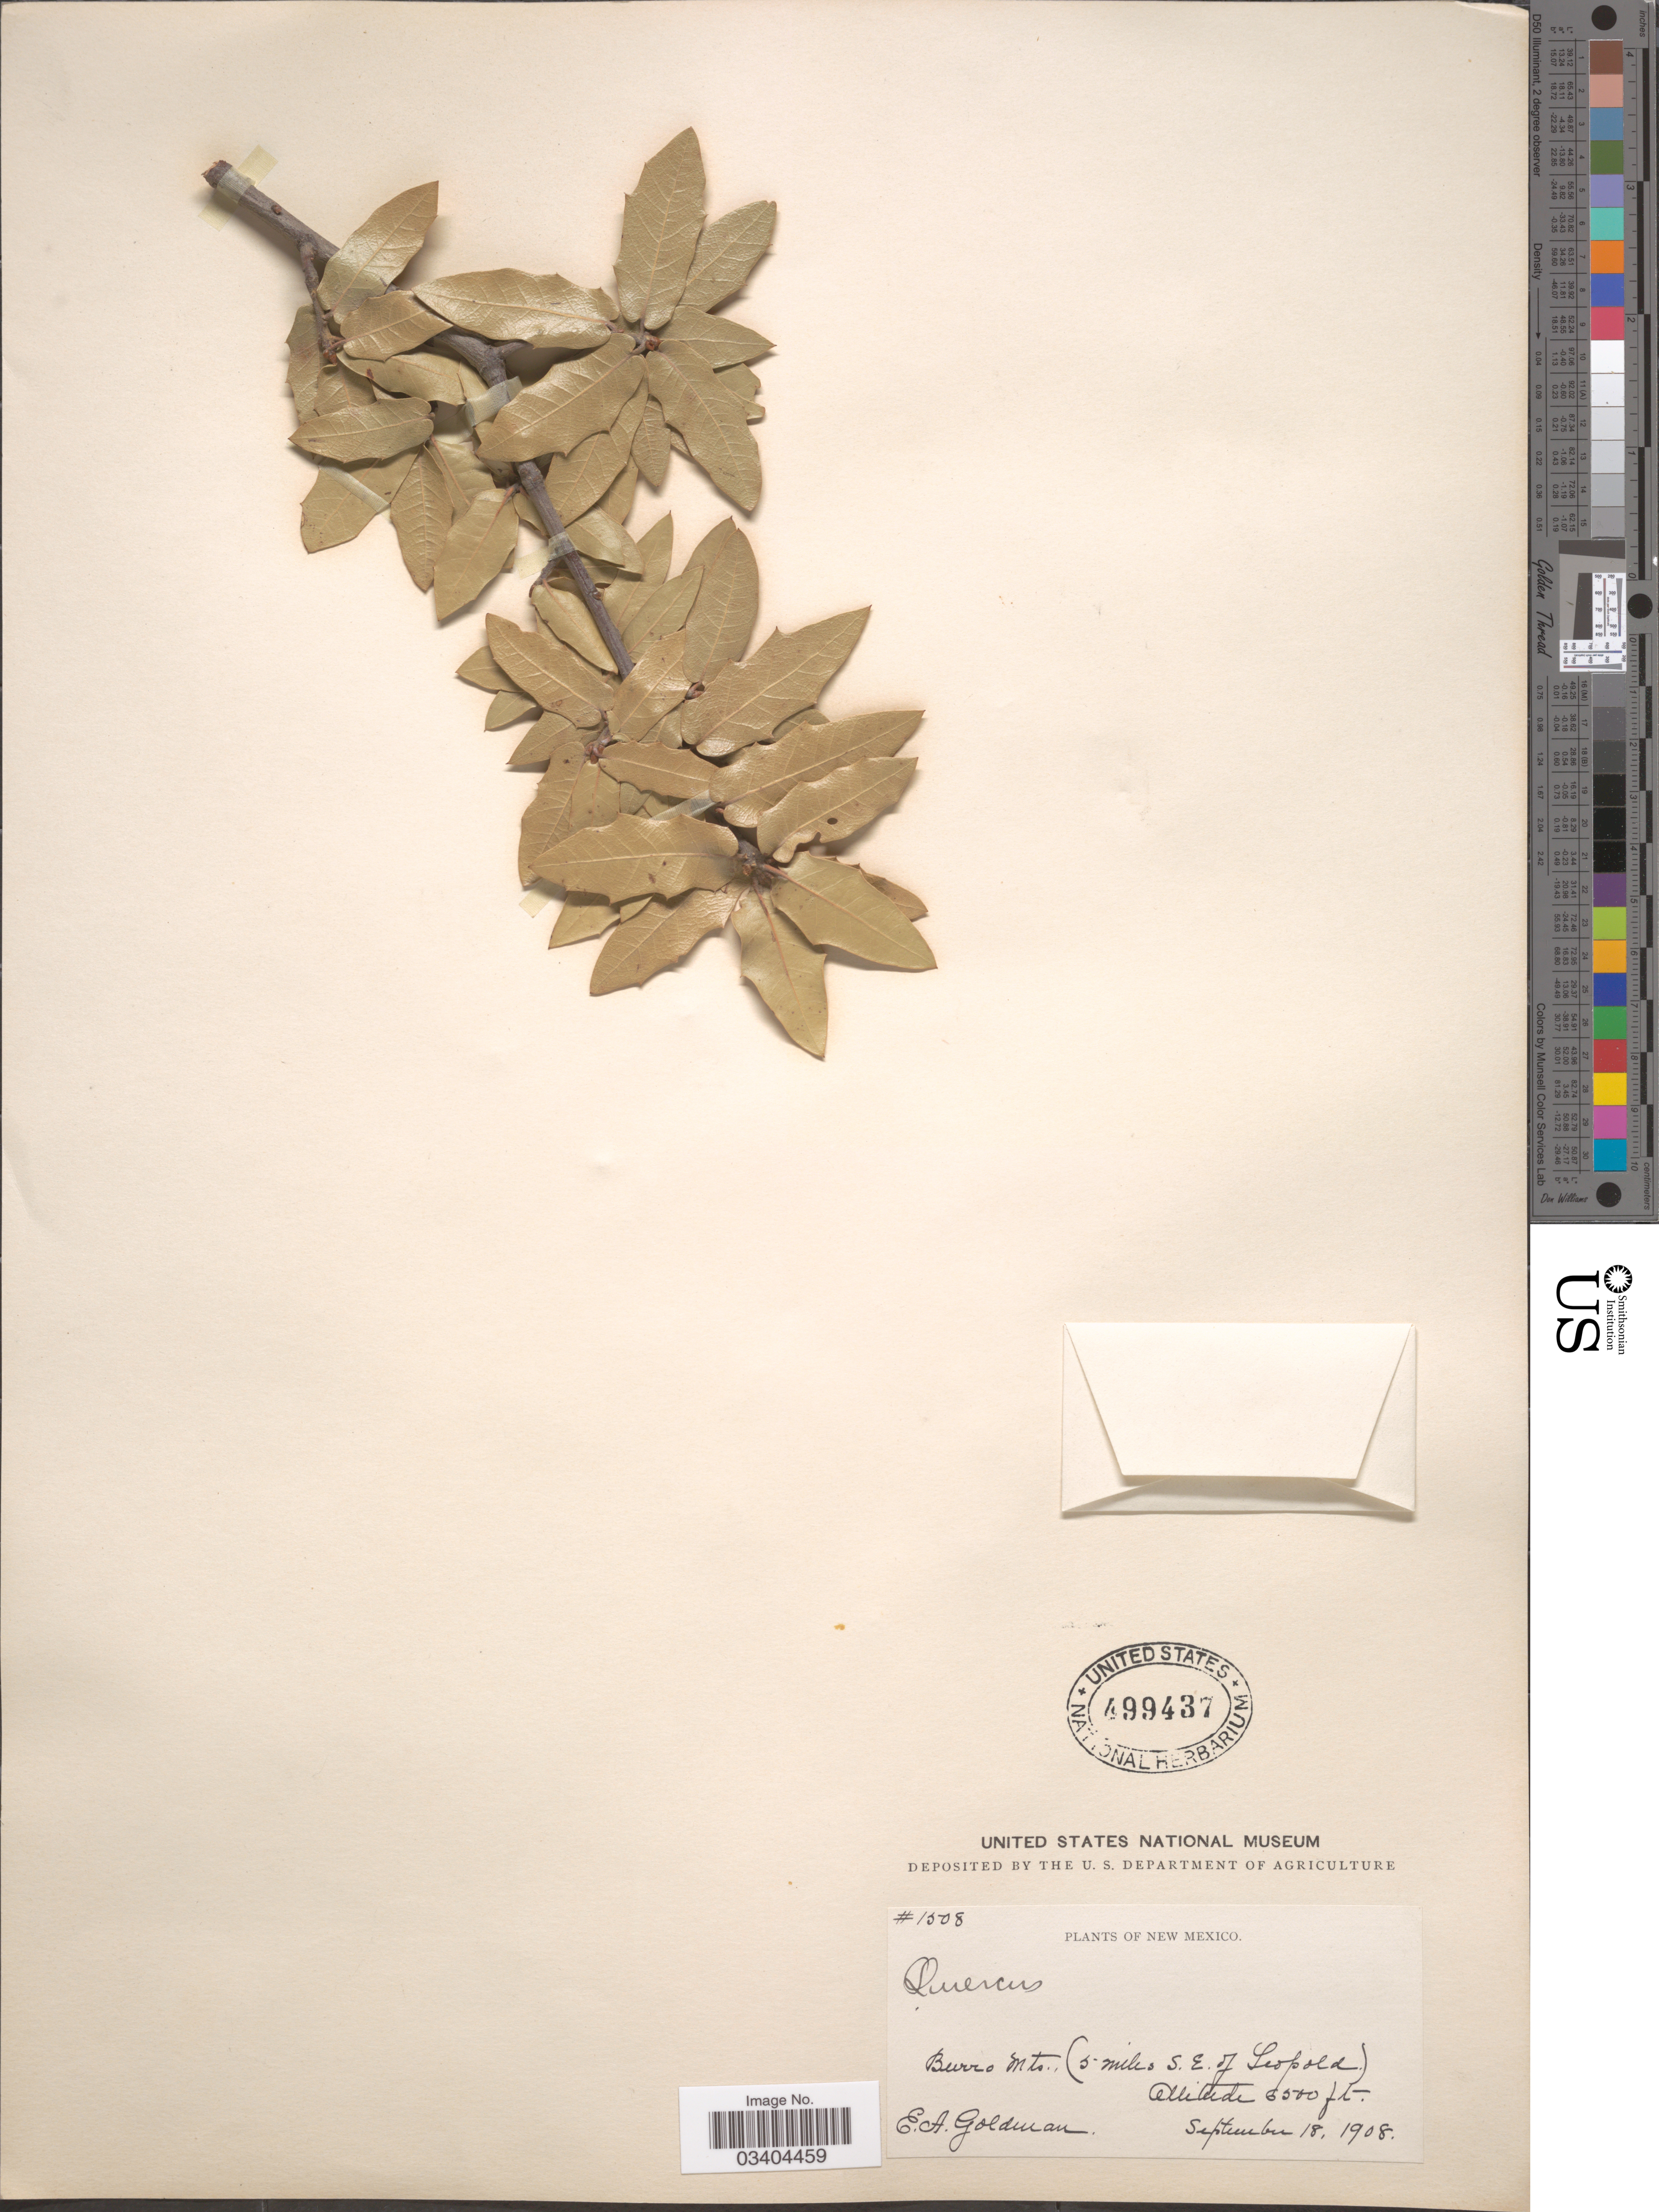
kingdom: Plantae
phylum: Tracheophyta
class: Magnoliopsida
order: Fagales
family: Fagaceae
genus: Quercus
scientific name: Quercus emoryi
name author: Torr. in Emory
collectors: E. A. Goldman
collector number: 1508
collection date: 1908-09-18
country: United States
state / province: New Mexico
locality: Burro Mts., (5 miles S.E. of Leopold).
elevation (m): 1981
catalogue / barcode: US 499437